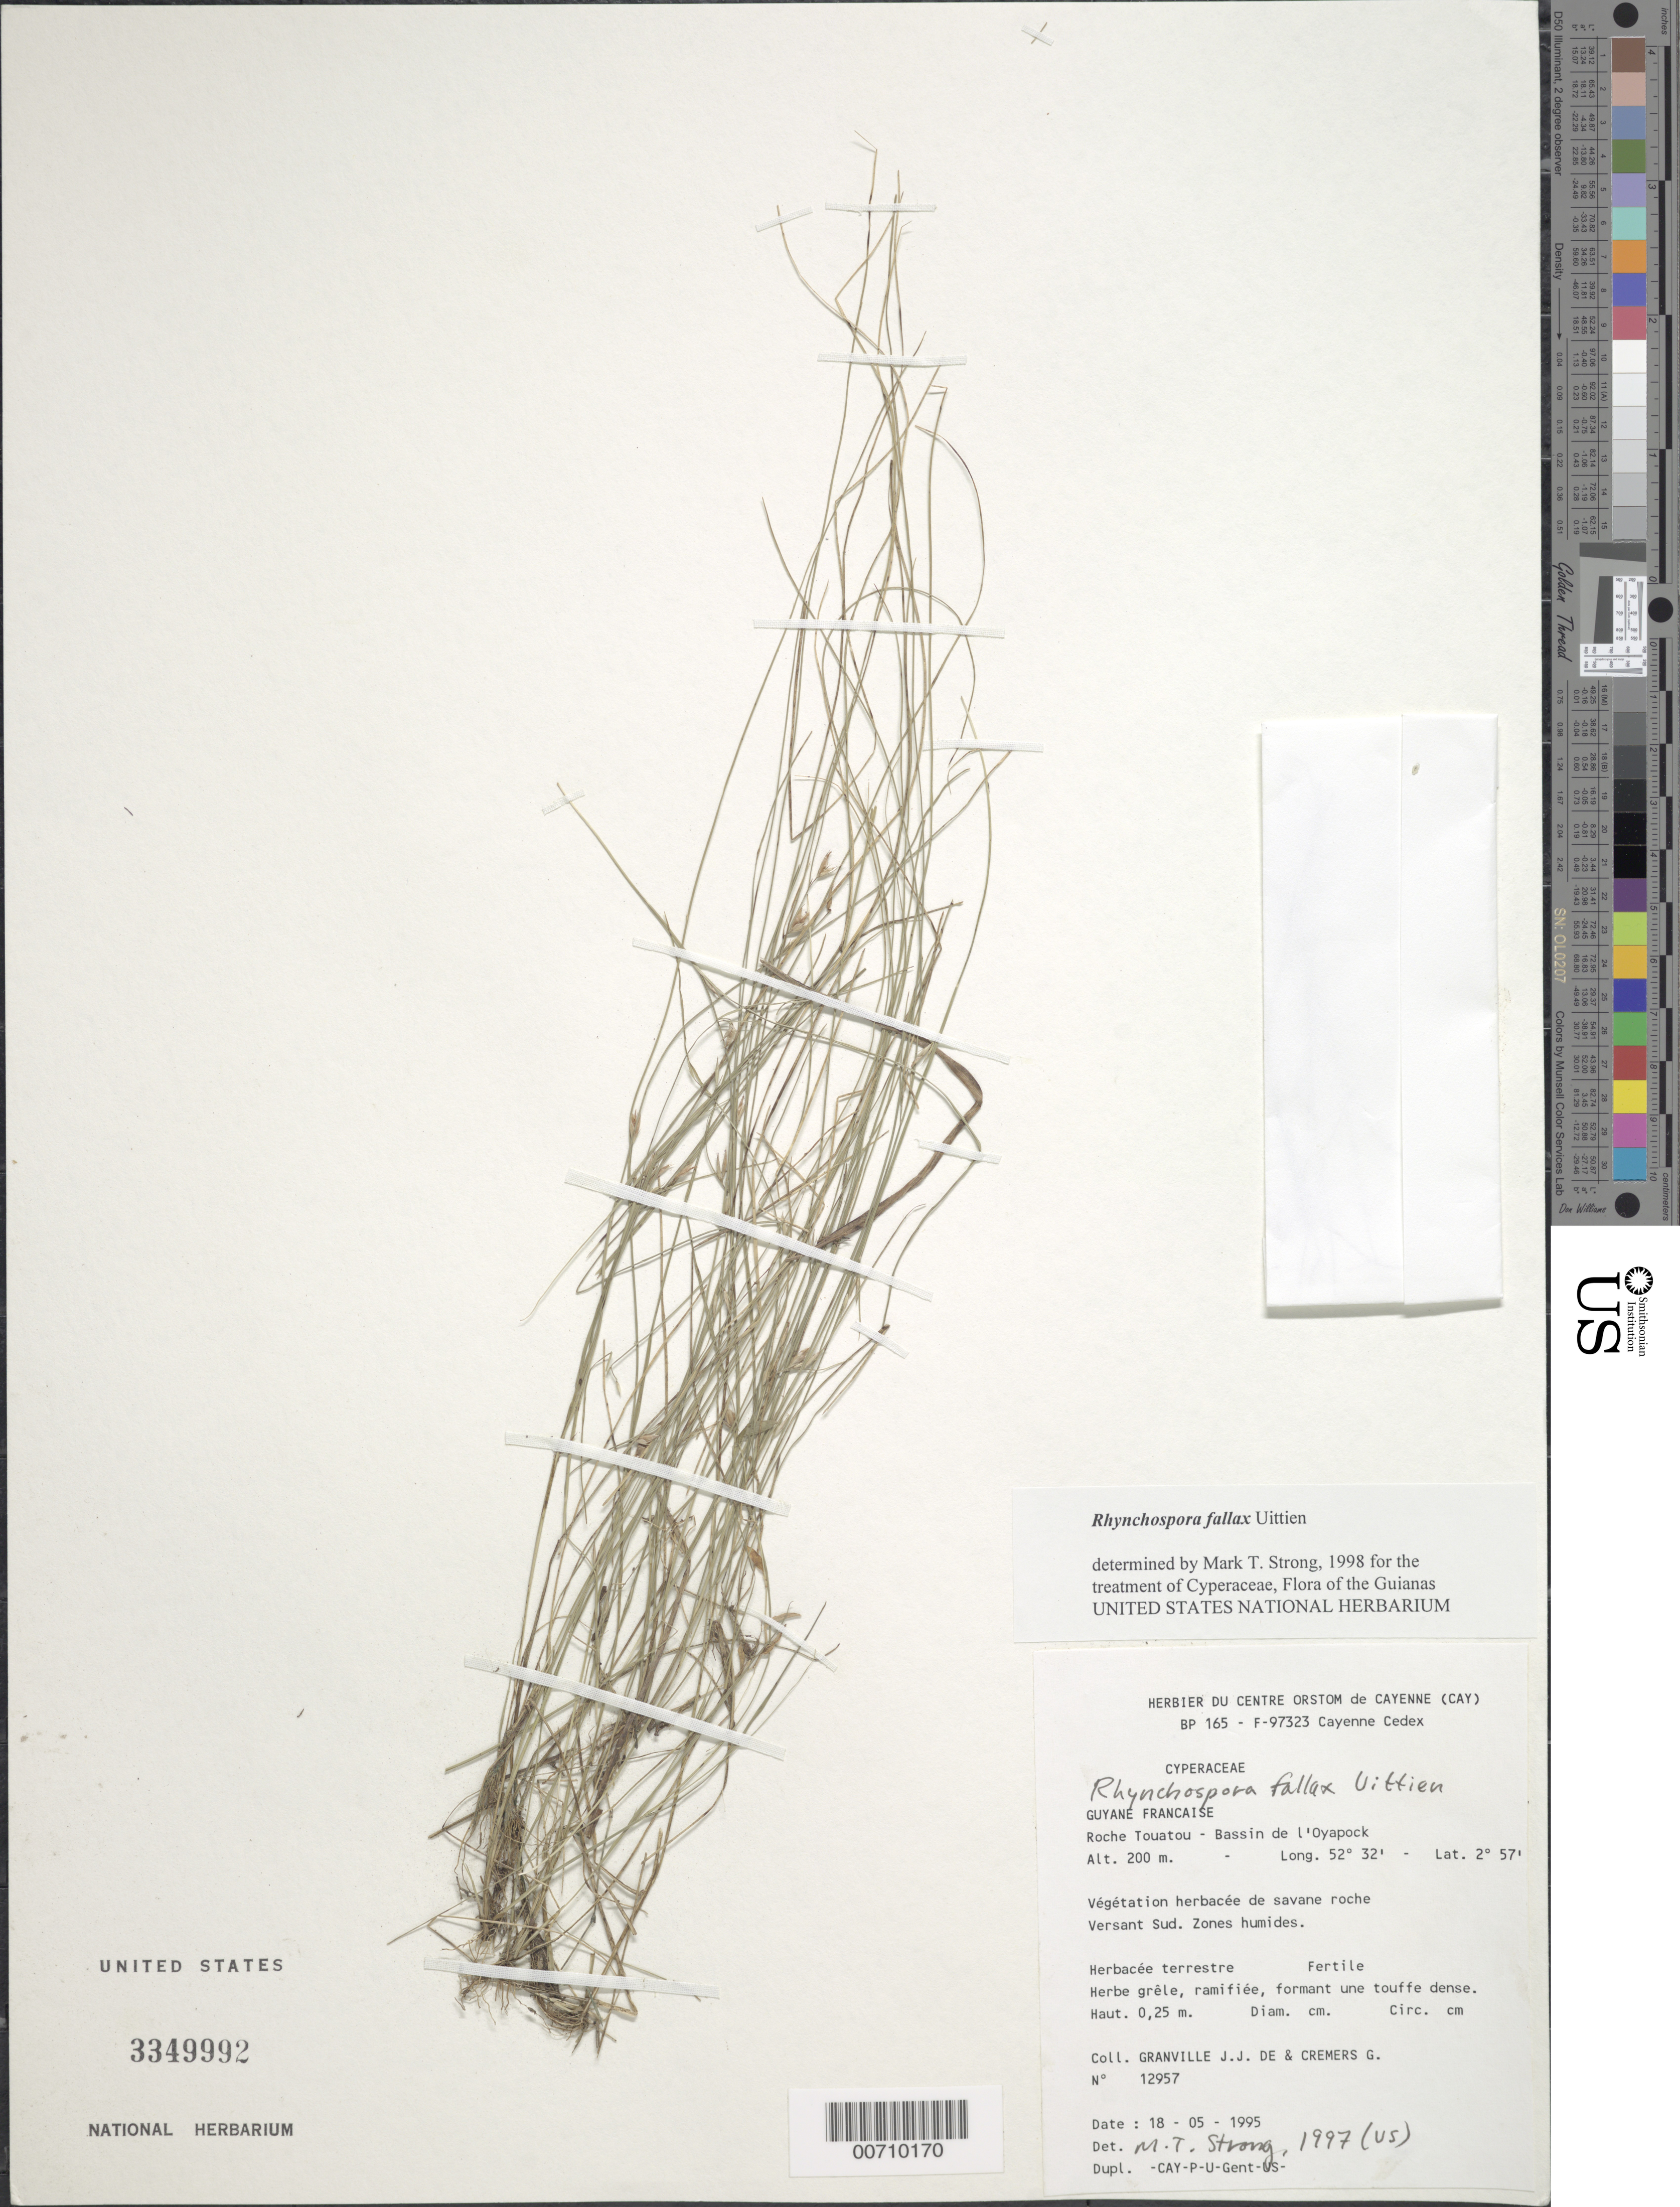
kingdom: Plantae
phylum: Tracheophyta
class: Liliopsida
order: Poales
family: Cyperaceae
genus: Rhynchospora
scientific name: Rhynchospora fallax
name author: Uittien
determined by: Strong, M. T., (US), Smithsonian Institution - National Museum of Natural History (UNITED STATES)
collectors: J.-J. de Granville & G. Cremers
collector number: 12957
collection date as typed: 18-May-95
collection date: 1995-05-18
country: French Guiana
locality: Roche Touatou, Bassin de l'Oyapock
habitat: Herbaceous vegetation of rockysavanna; S slope, humid area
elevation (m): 200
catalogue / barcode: US 3349992